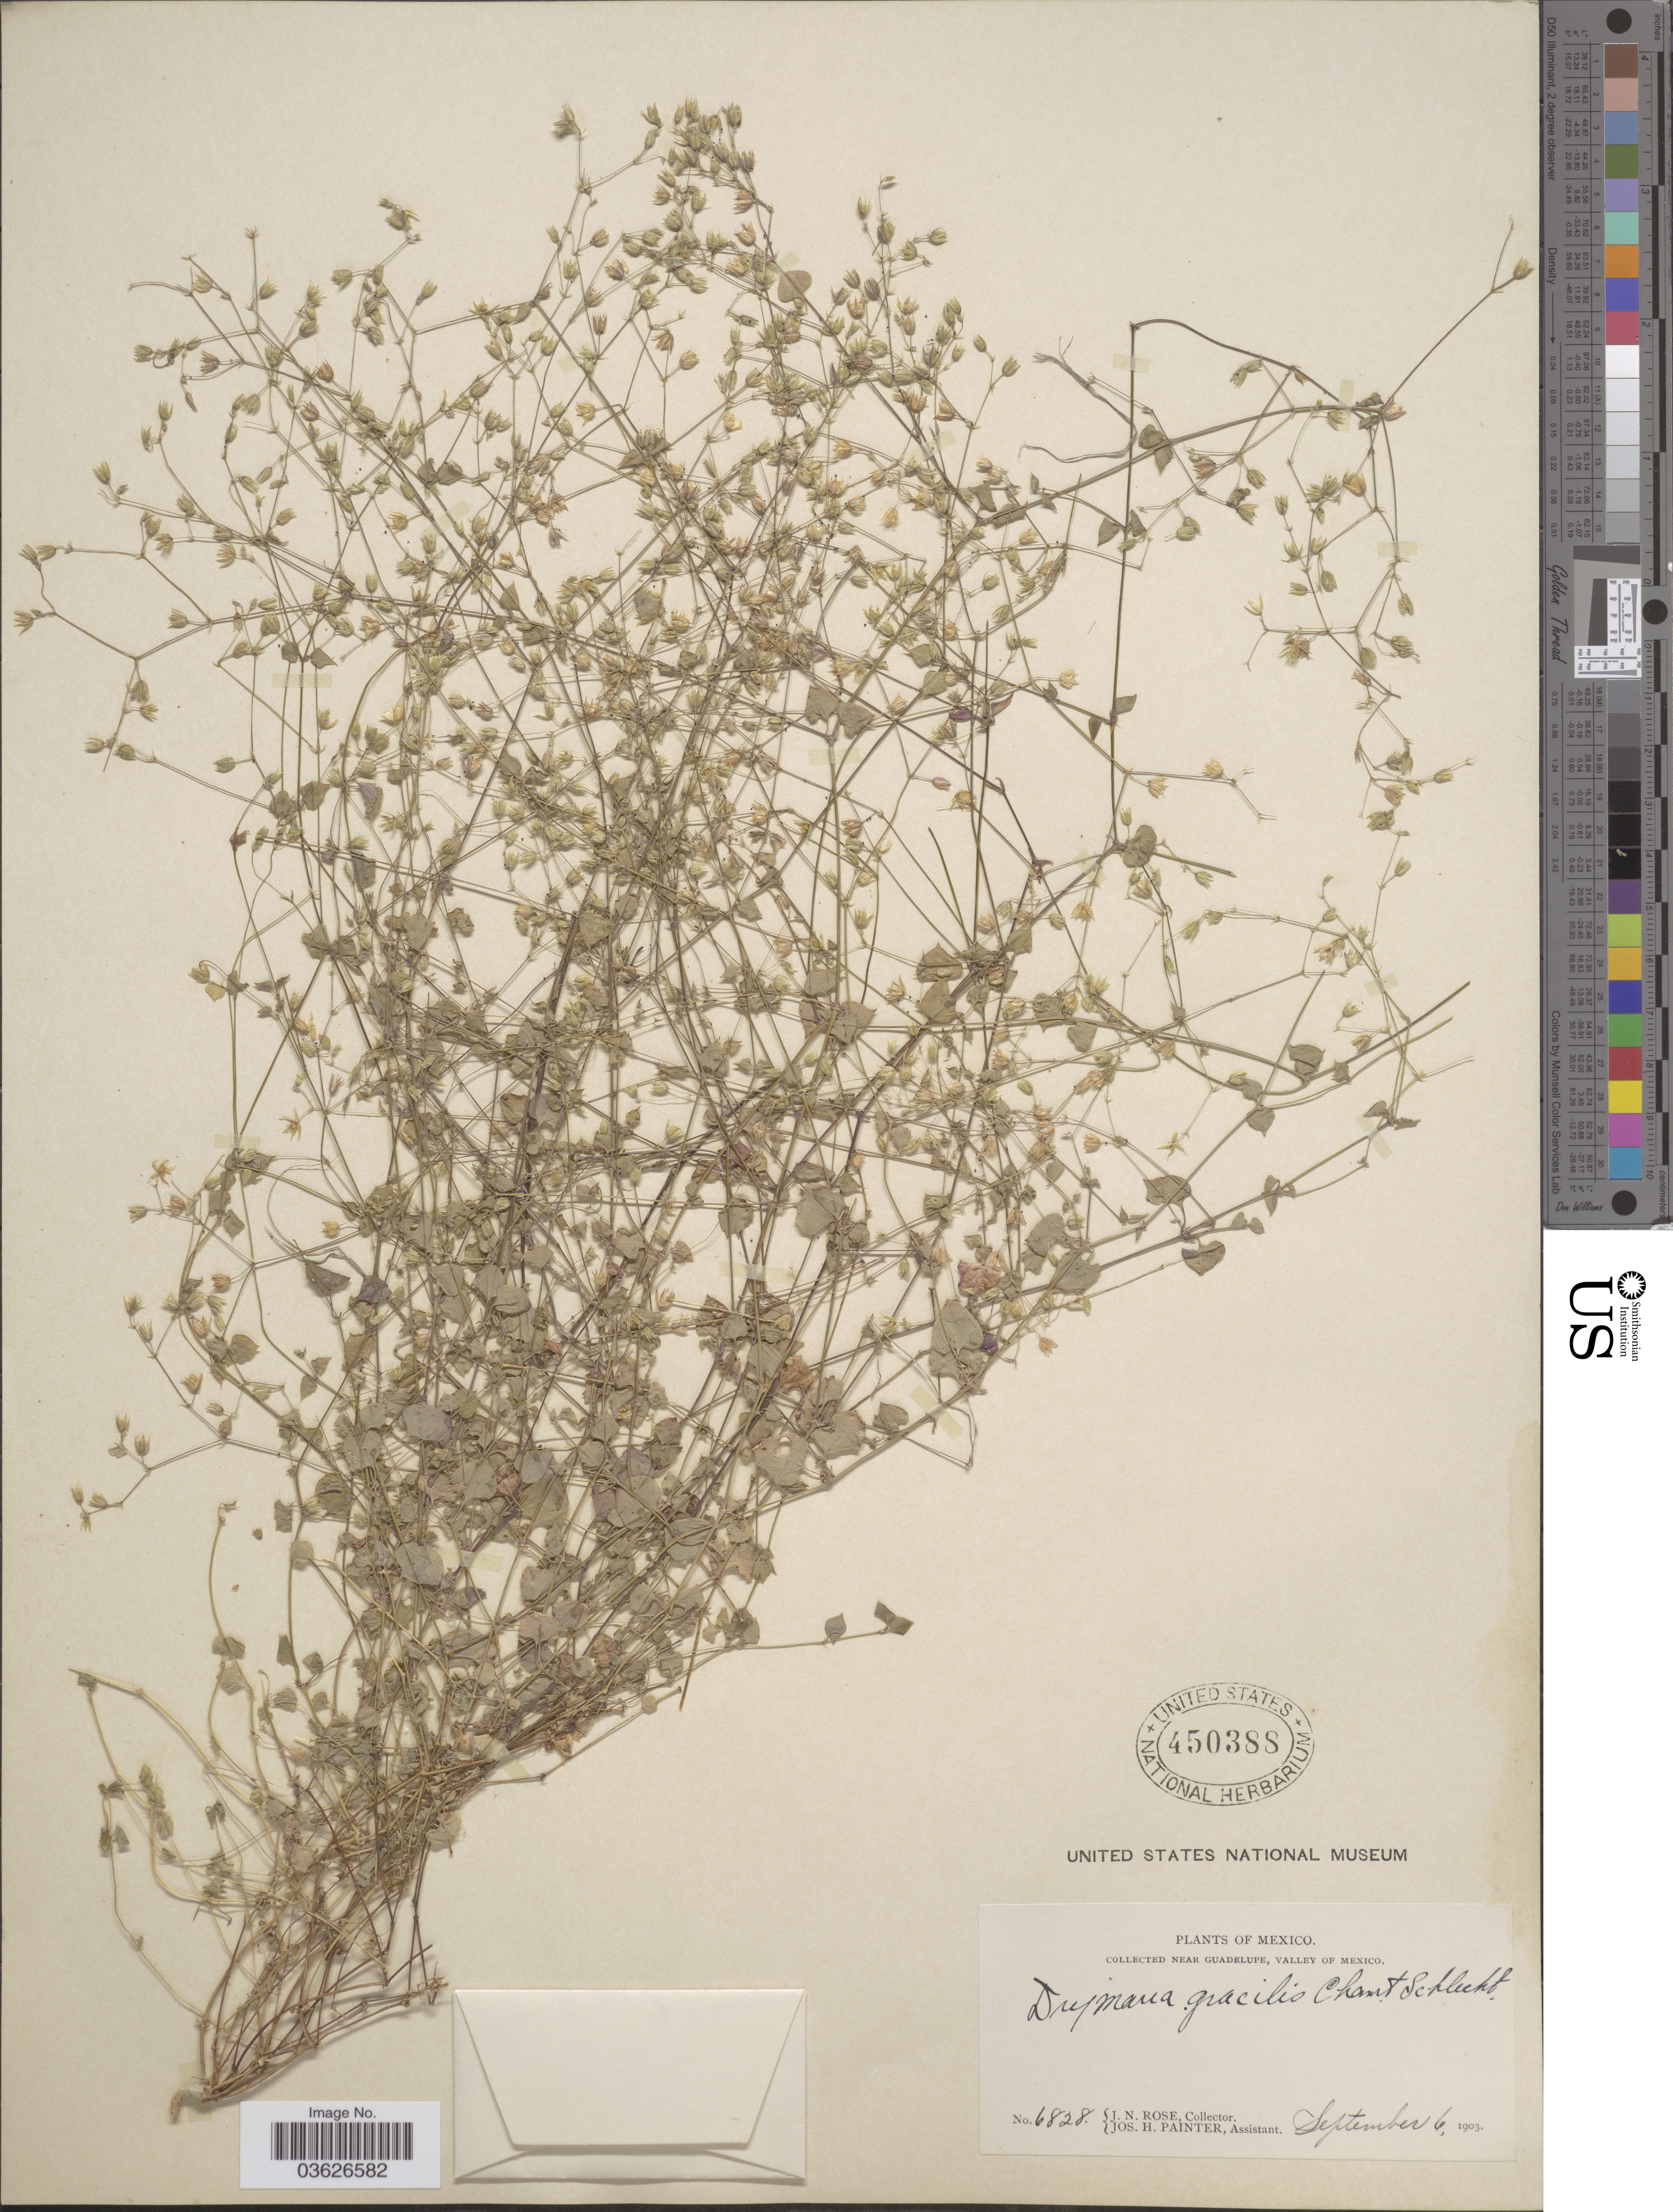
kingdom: Plantae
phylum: Tracheophyta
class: Magnoliopsida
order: Caryophyllales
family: Caryophyllaceae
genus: Drymaria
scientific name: Drymaria laxiflora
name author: Benth.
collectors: J. N. Rose & J. H. Painter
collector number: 6828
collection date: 1903-09-06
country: Mexico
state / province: México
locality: Near Guadalupe, Valley of Mexico.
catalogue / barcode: US 450388